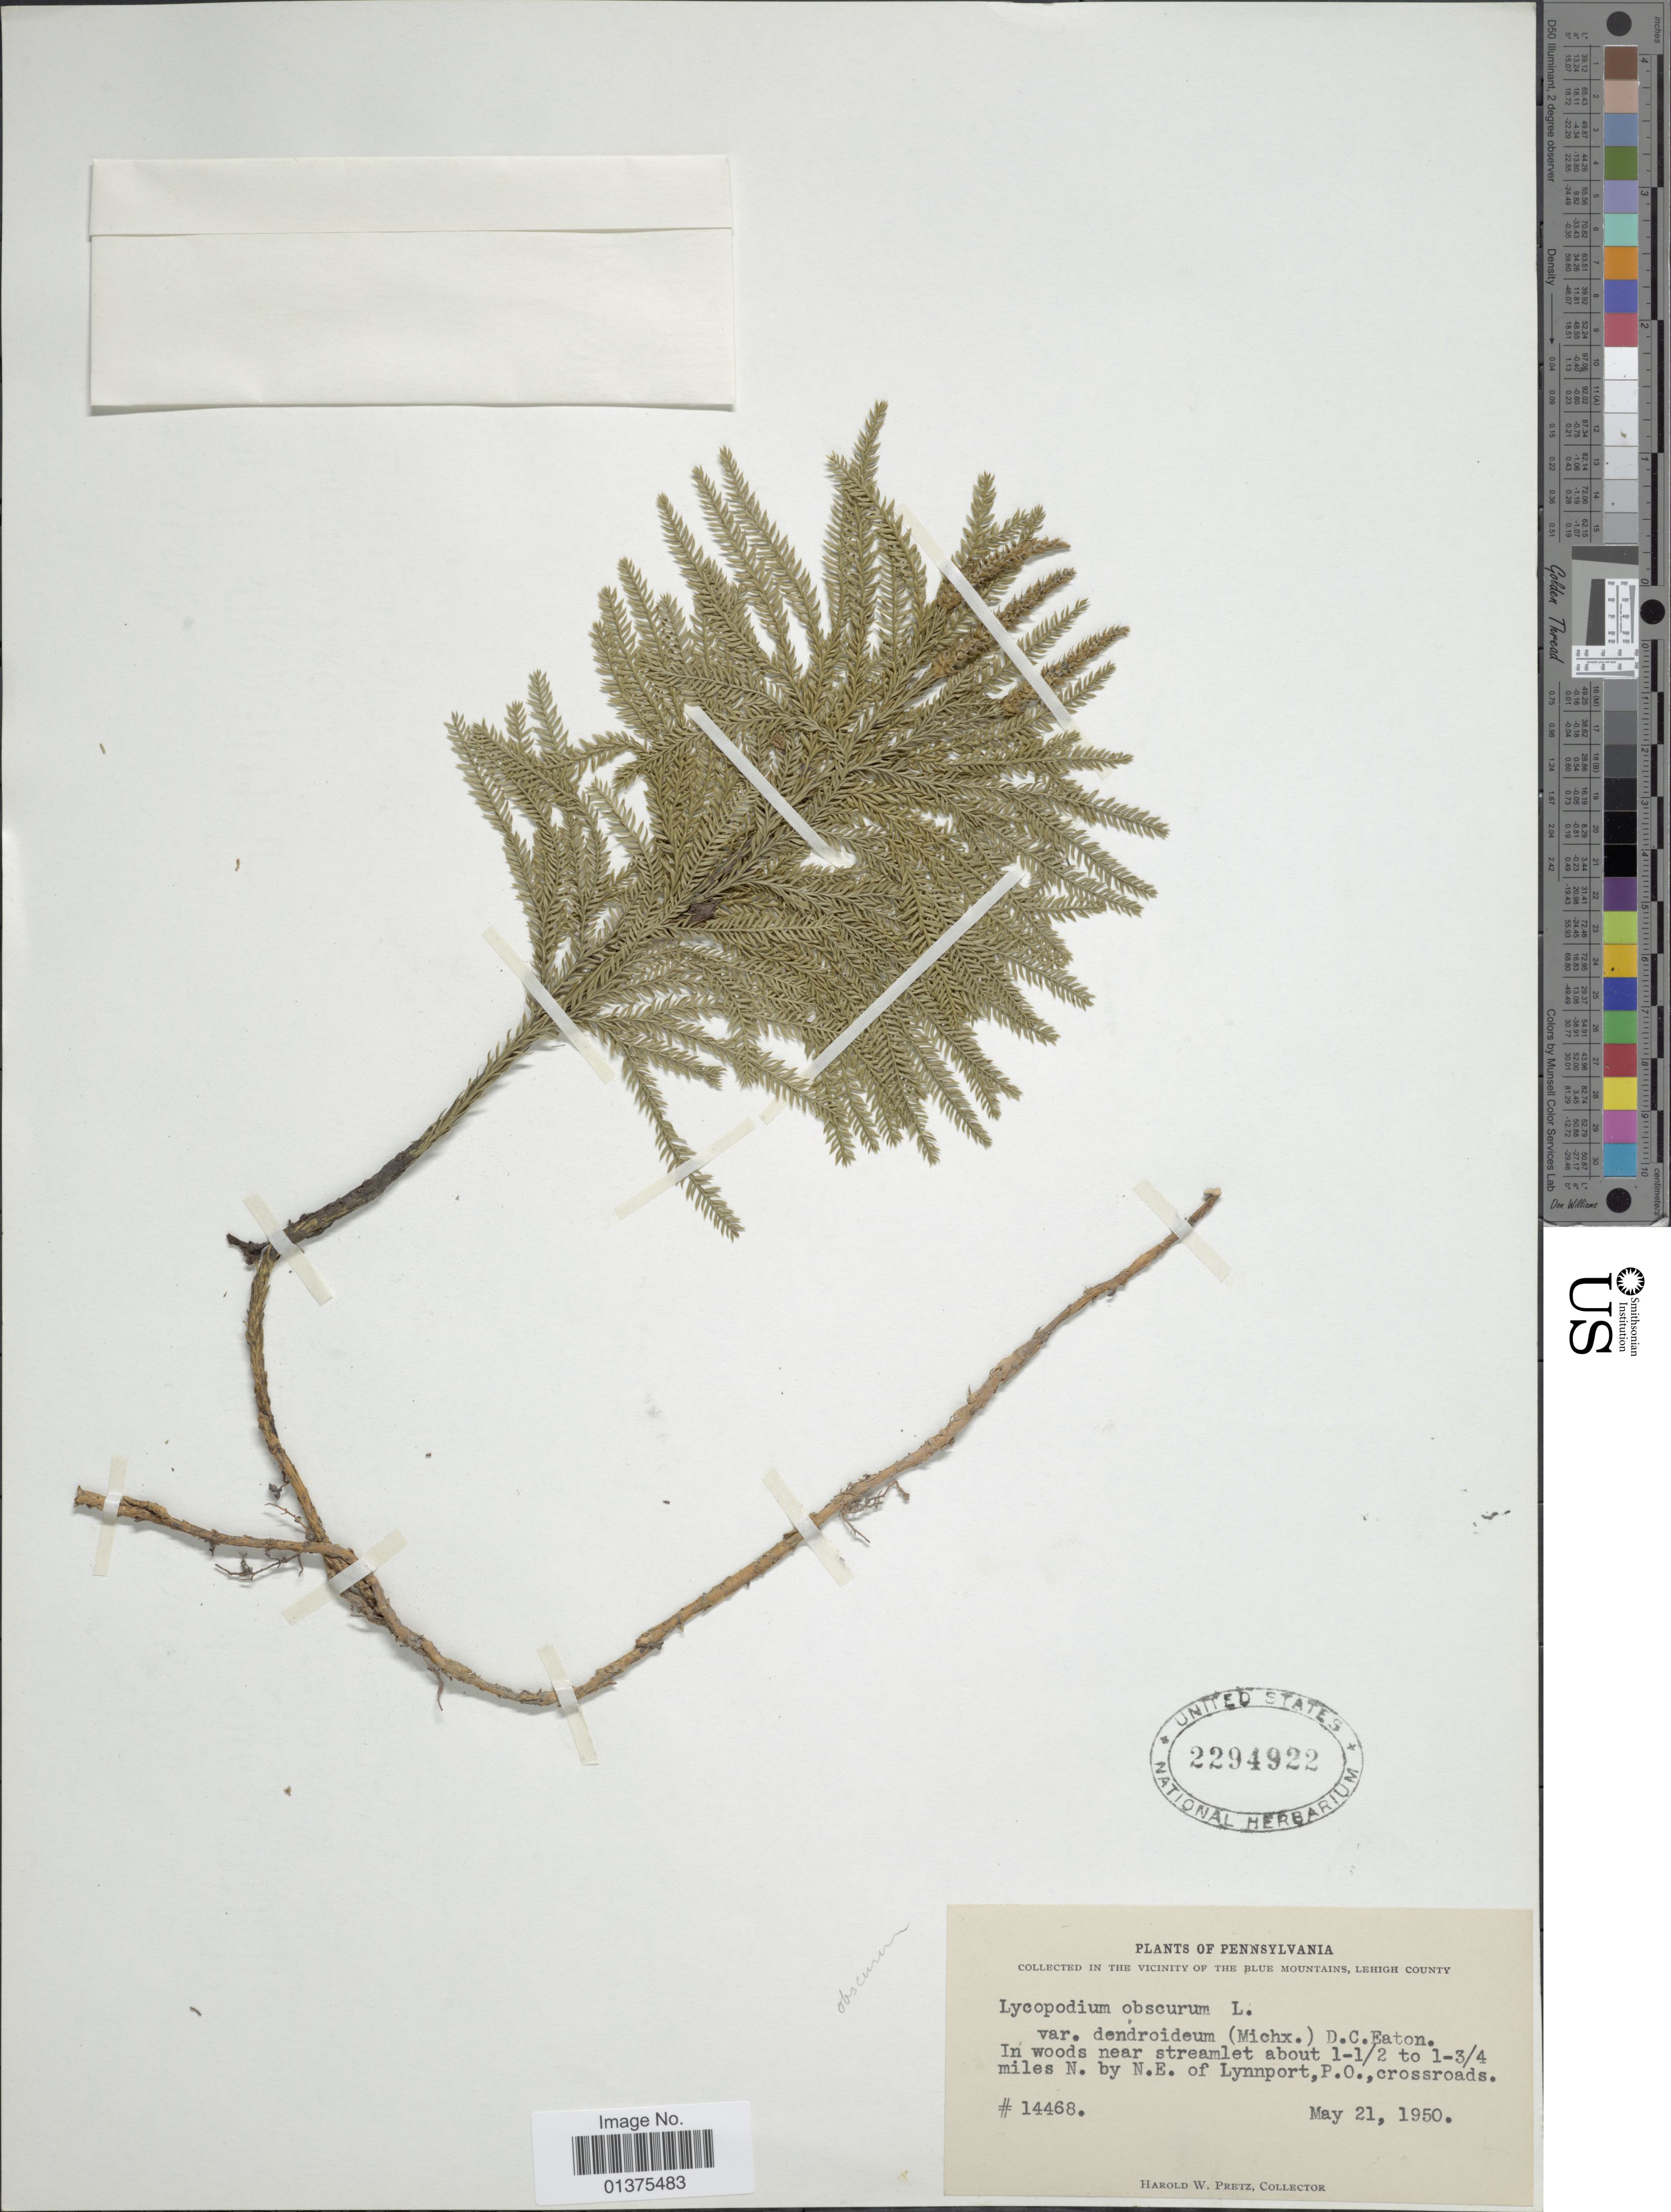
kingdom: Plantae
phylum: Tracheophyta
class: Lycopodiopsida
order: Lycopodiales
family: Lycopodiaceae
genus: Dendrolycopodium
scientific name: Dendrolycopodium obscurum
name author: (L.) A. Haines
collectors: H. W. Pretz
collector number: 14468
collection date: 1950-05-21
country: United States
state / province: Pennsylvania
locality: The Vicinity of the Blue Mountains, Lebigh County, near streamlet 1-1/2 to 1-3/4 miles N. by N.E. of Lynnport, P.O., crossroads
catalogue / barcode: US 2294922